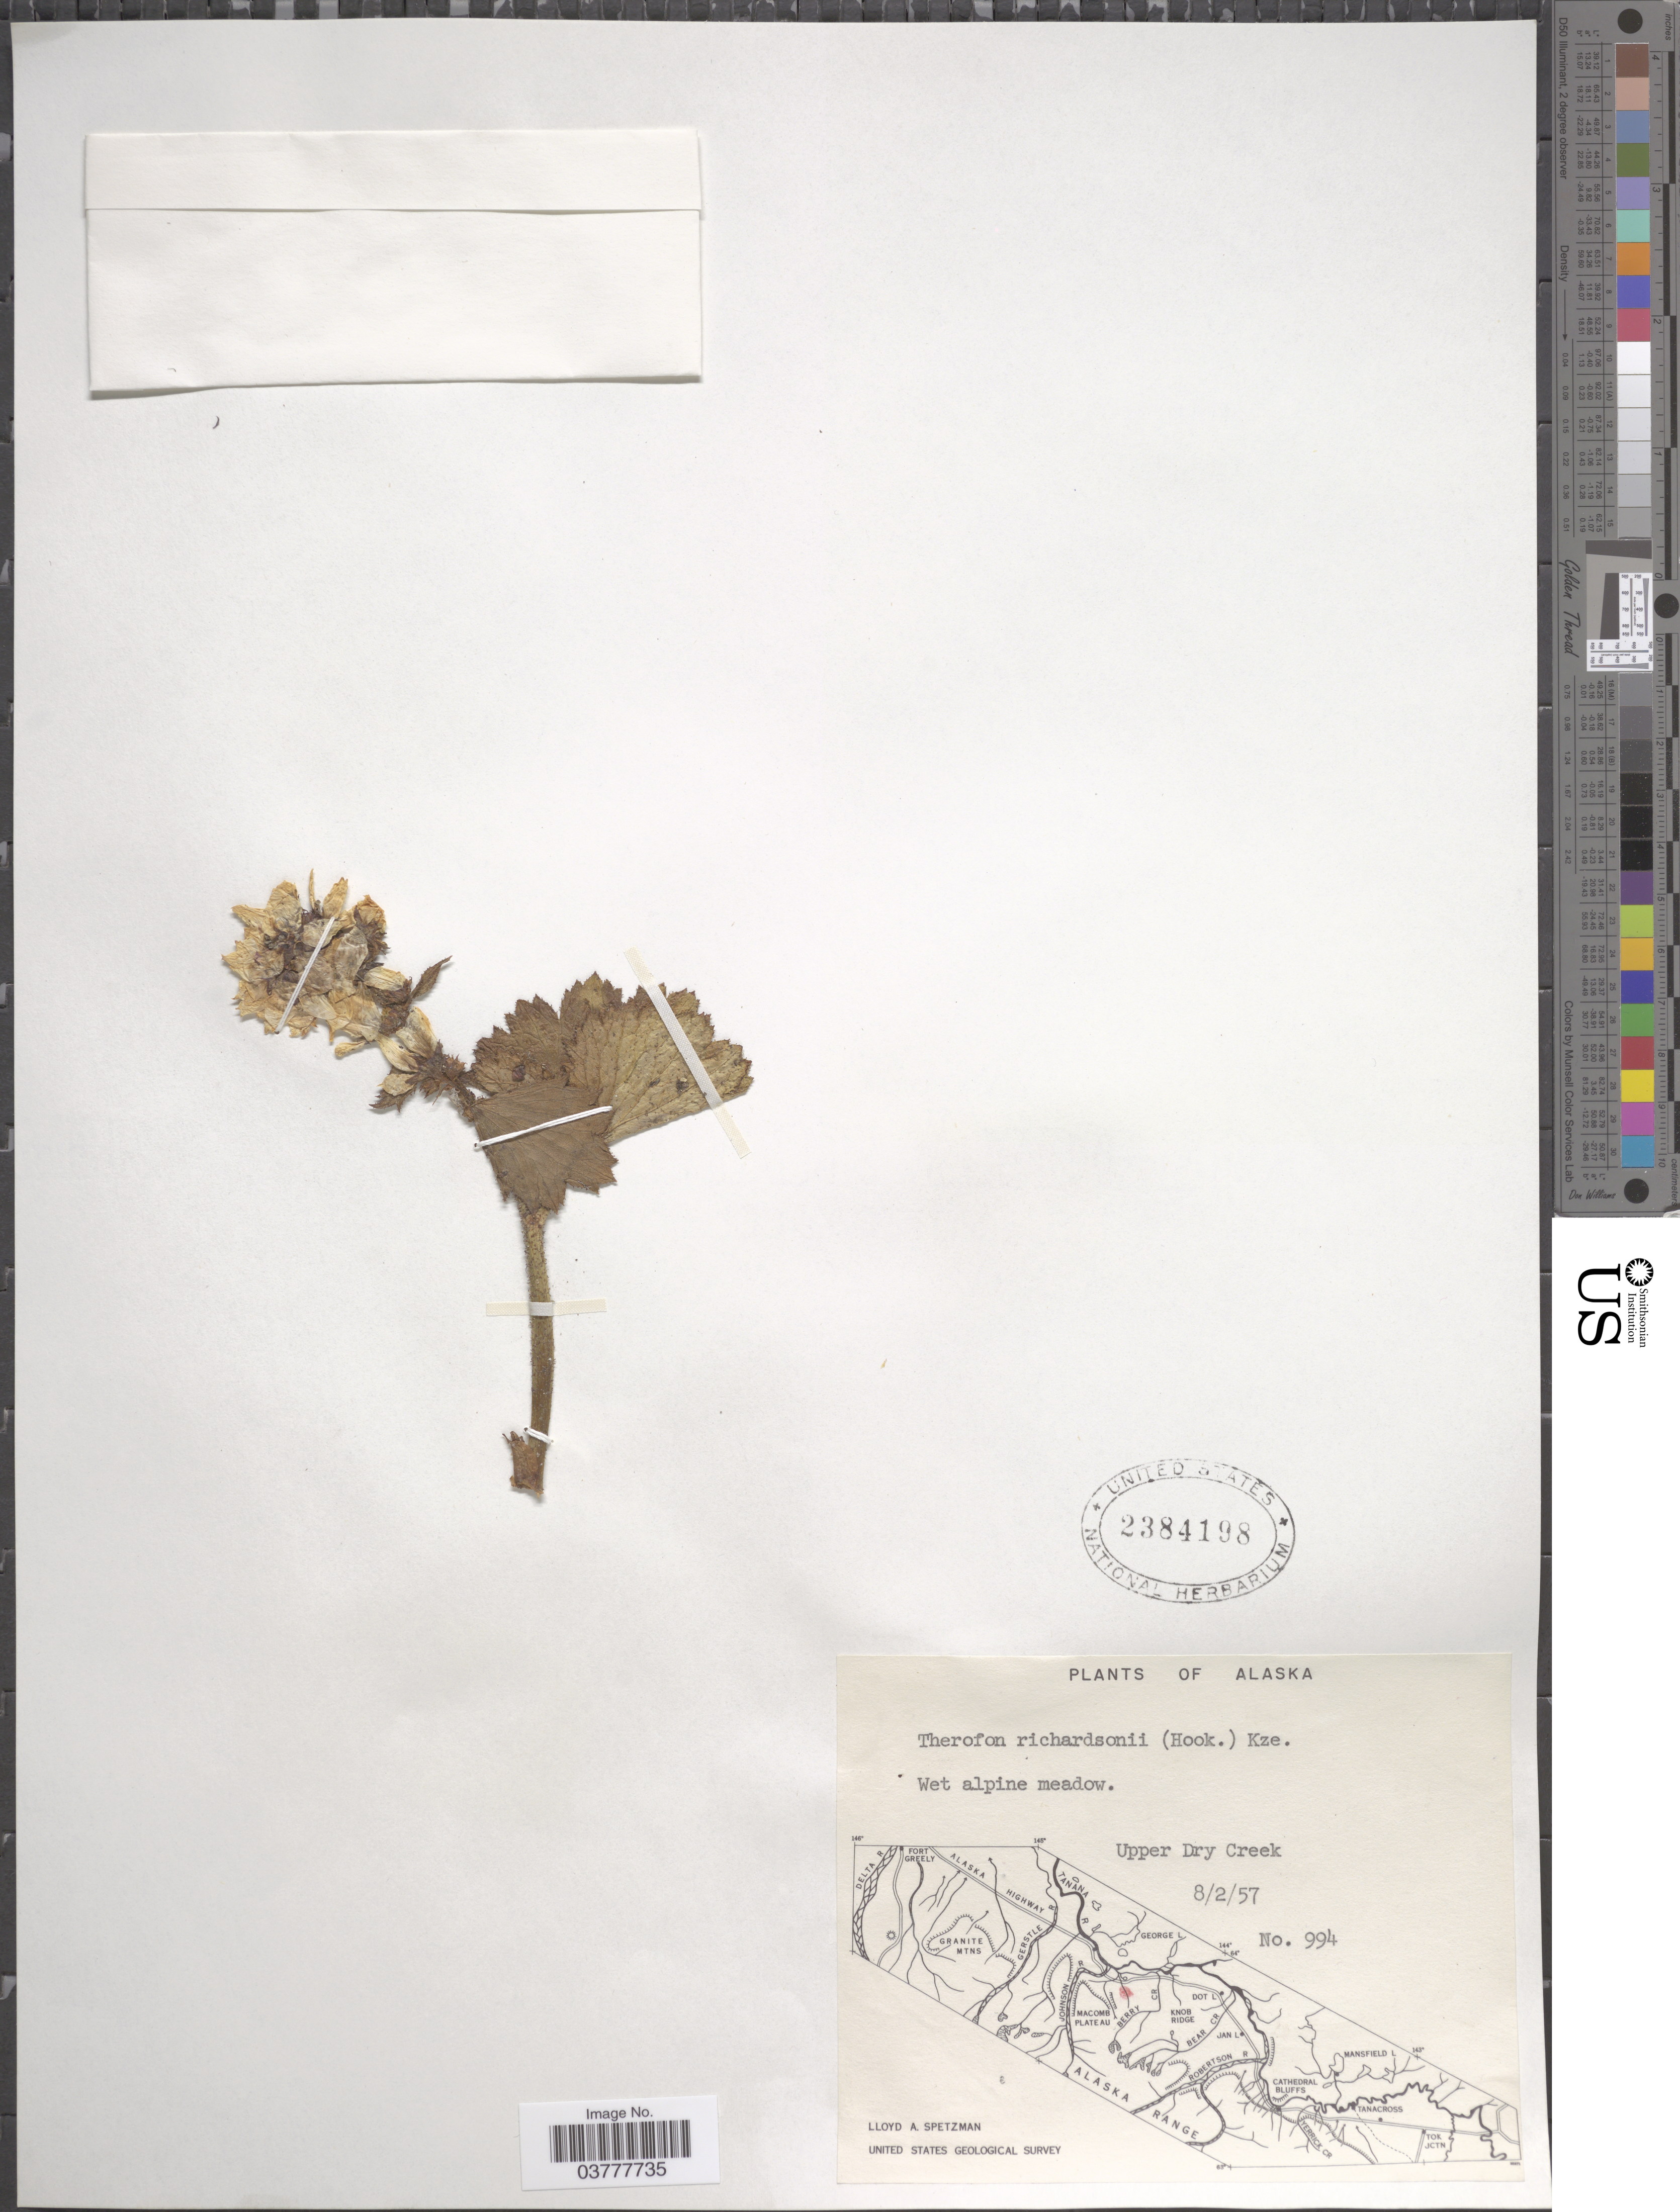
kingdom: Plantae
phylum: Tracheophyta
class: Magnoliopsida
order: Saxifragales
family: Saxifragaceae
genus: Boykinia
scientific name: Boykinia richardsonii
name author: (Hook.) A. Gray ex B.D. Jacks.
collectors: L. Spetzman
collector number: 994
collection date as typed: Transcribed d/m/y: 2/8/57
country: United States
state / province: Alaska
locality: Upper Dry Creek.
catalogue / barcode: US 2384198